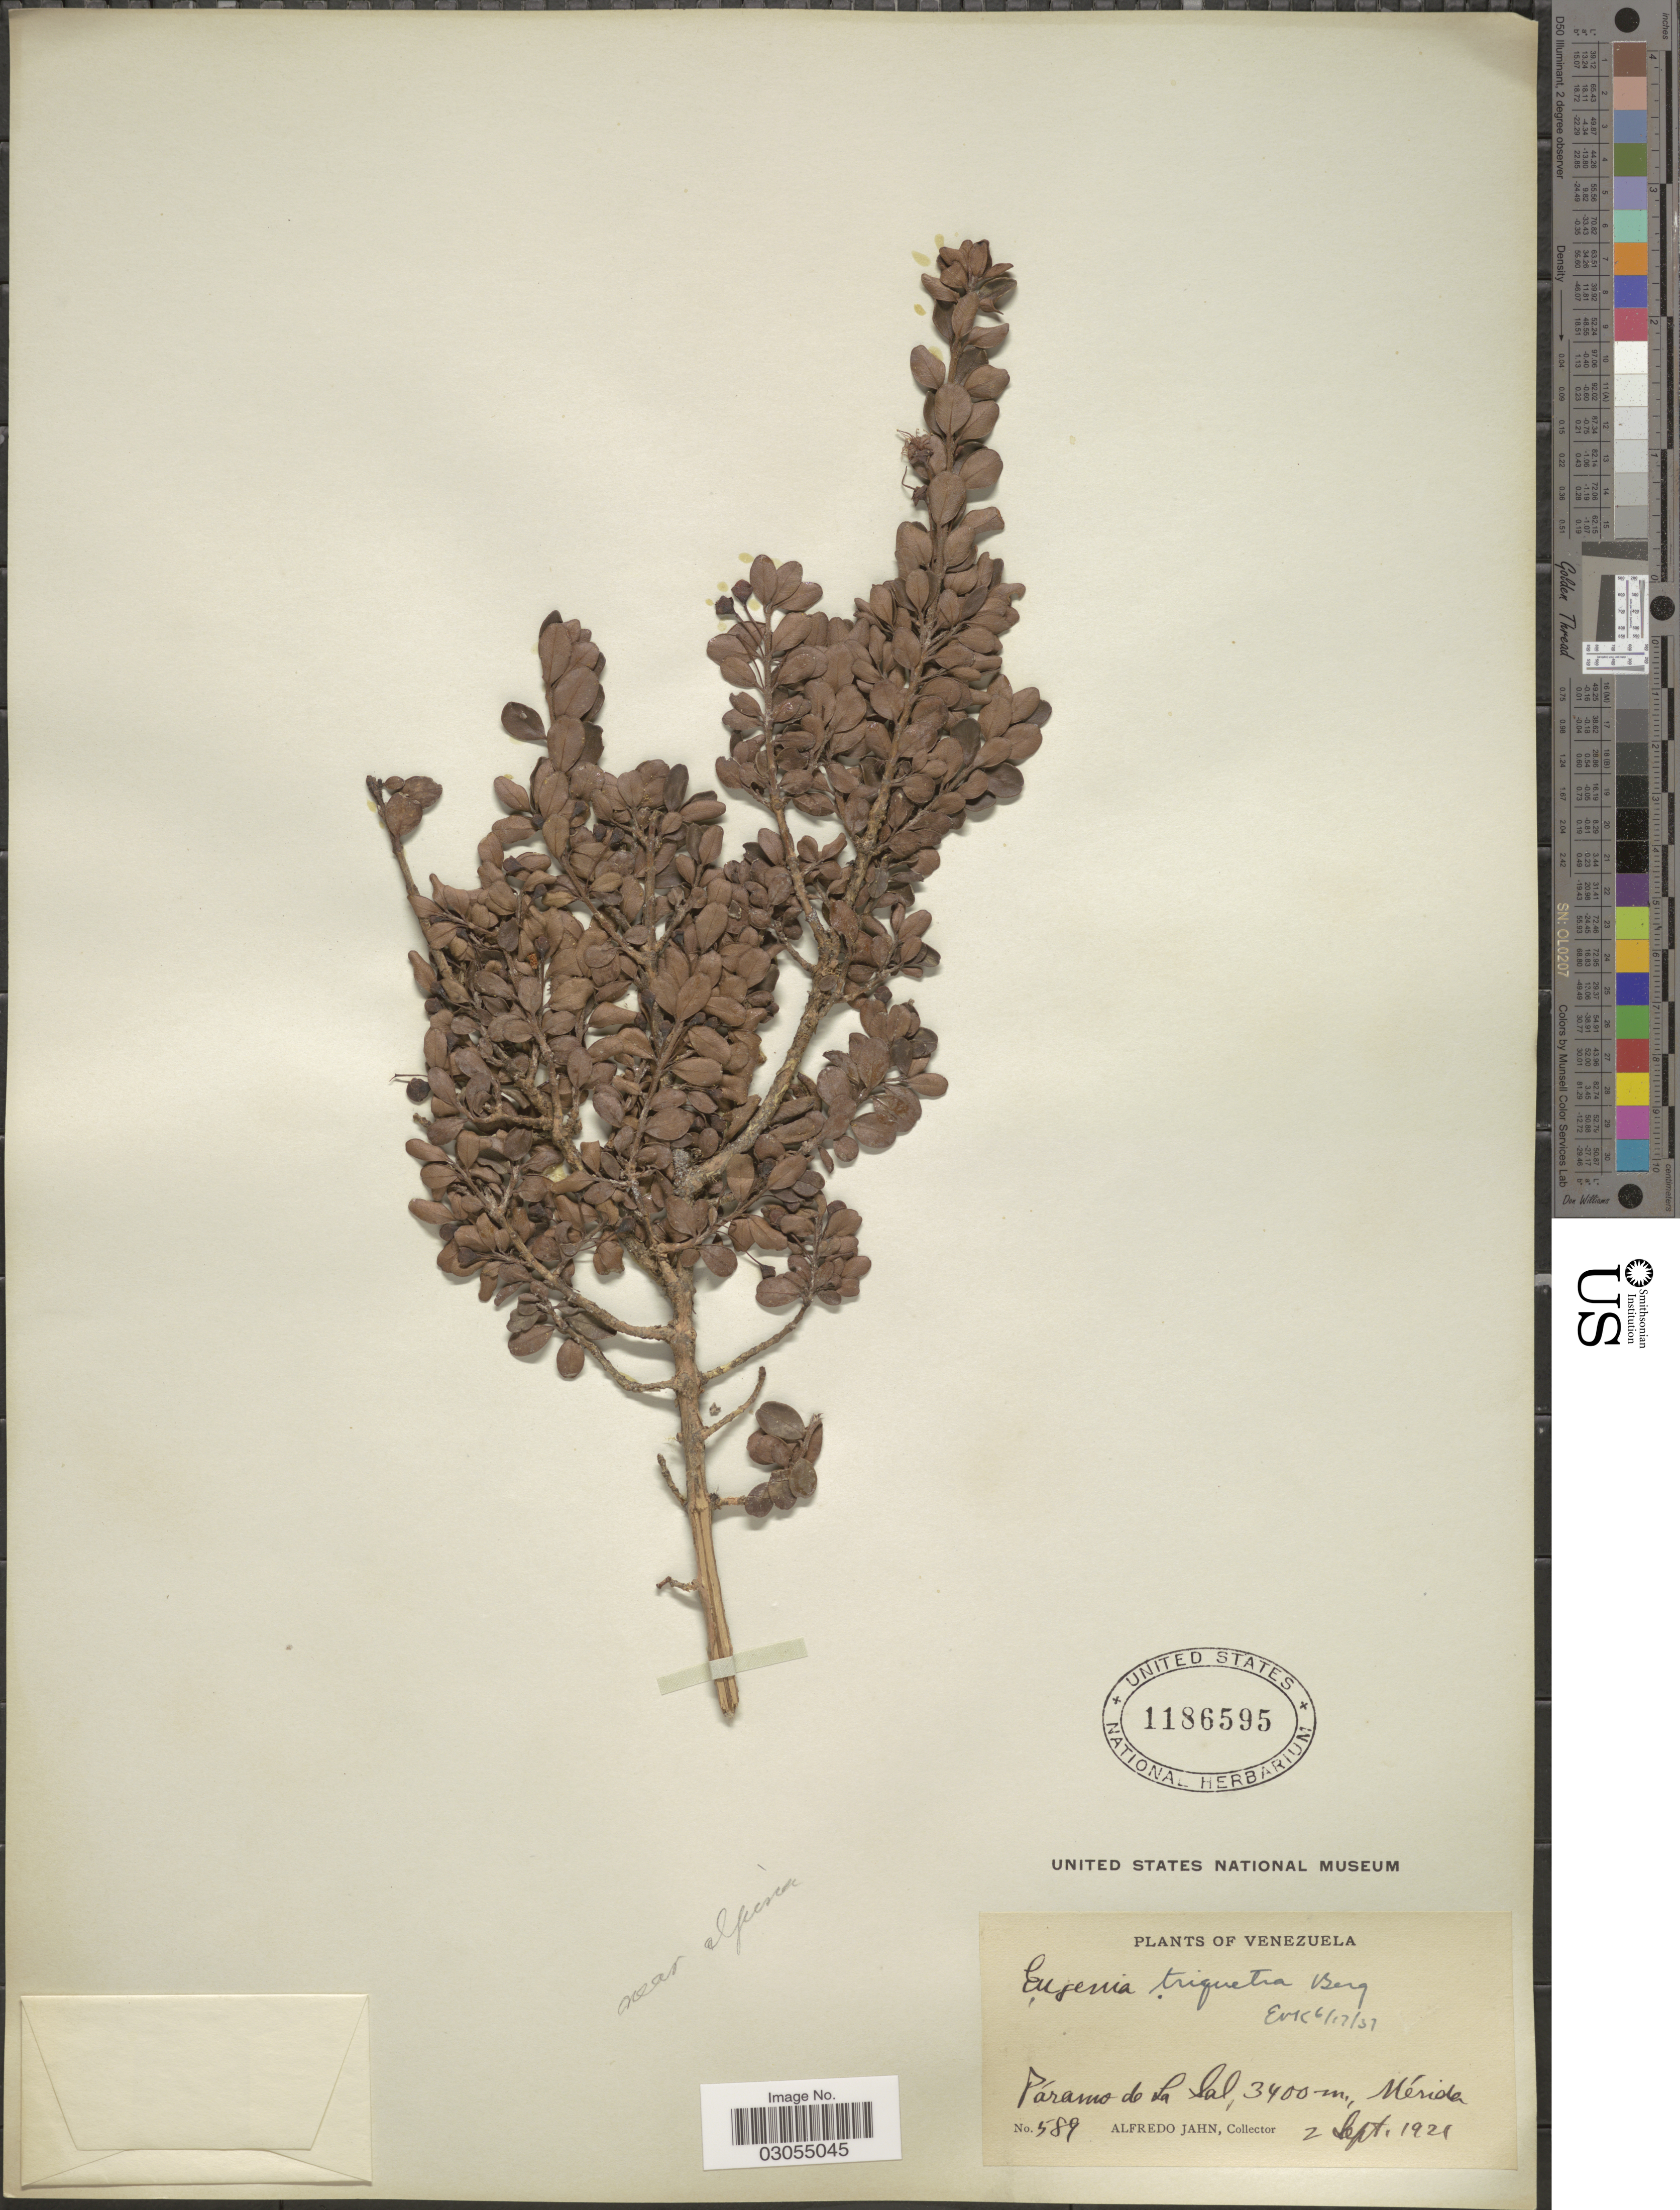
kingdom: Plantae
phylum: Tracheophyta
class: Magnoliopsida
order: Myrtales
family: Myrtaceae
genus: Myrcianthes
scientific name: Myrcianthes myrsinoides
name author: (Kunth) Grifo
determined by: Strong, Mark T., (BOT), Smithsonian Institution - National Museum of Natural History (UNITED STATES)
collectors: A. Jahn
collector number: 589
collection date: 1921-09-02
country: Venezuela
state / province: Mérida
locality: Páramo de La Sal, Mérida.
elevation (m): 3400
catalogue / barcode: US 1186595